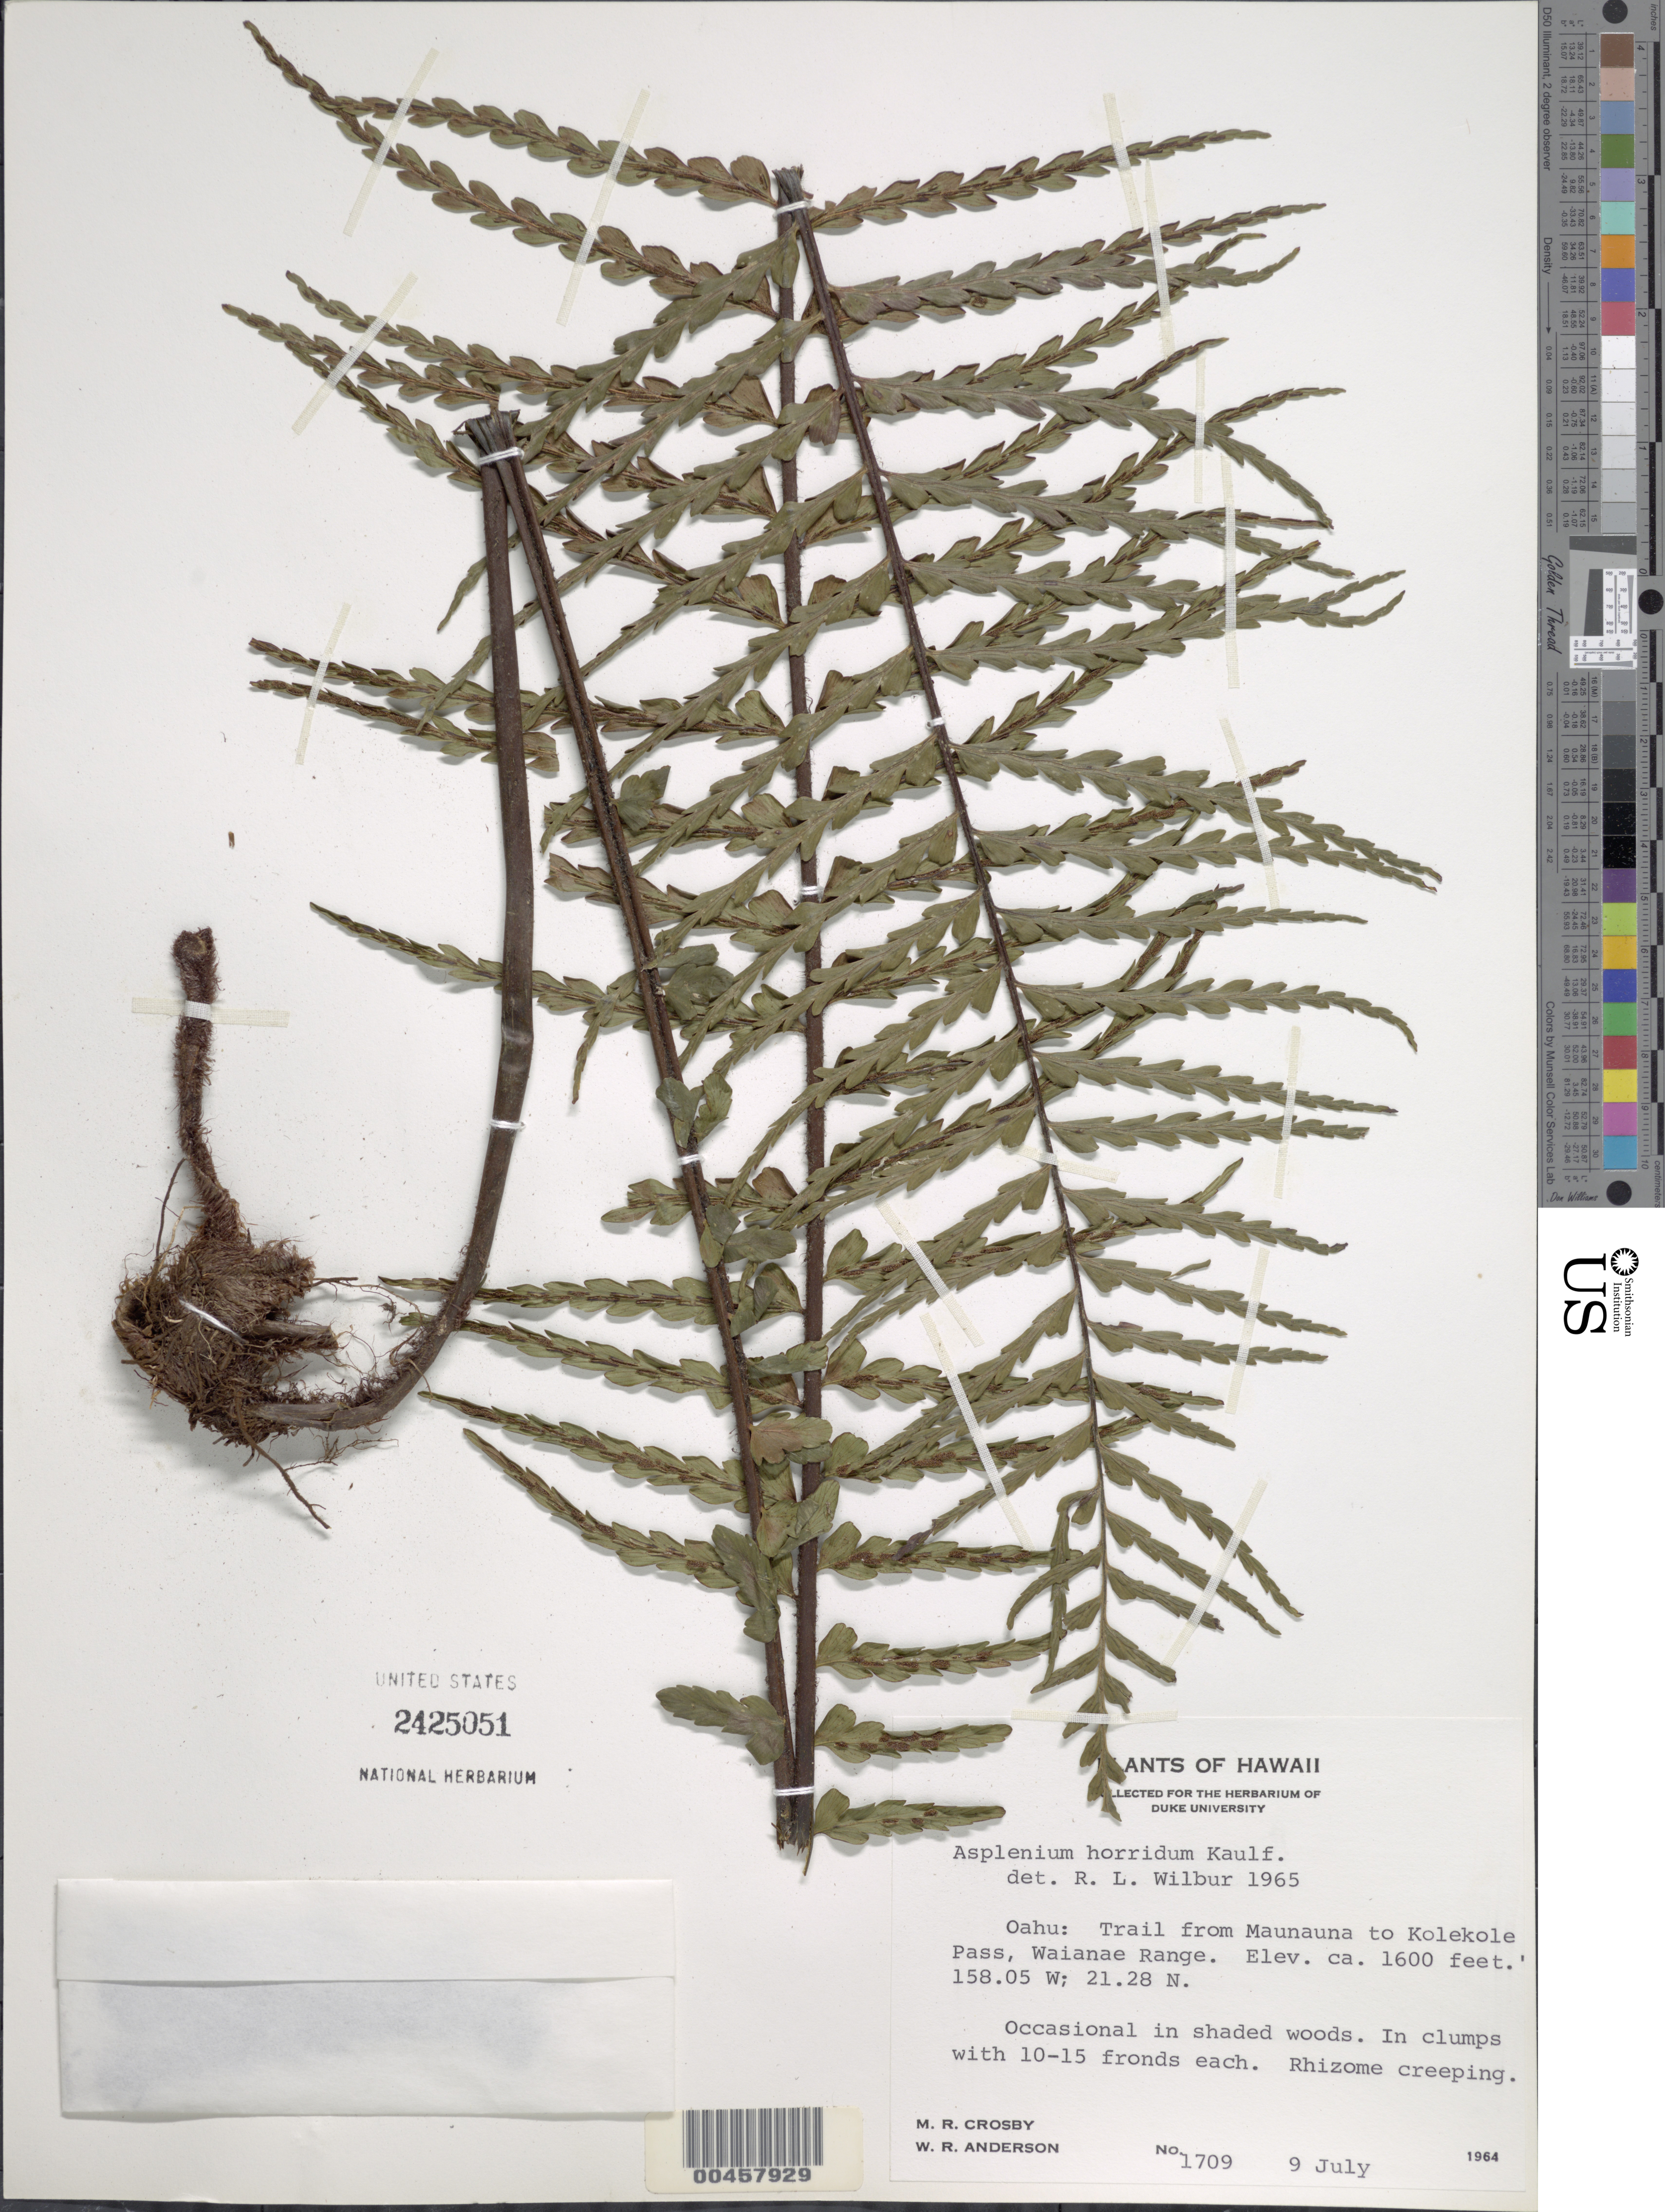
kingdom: Plantae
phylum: Tracheophyta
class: Polypodiopsida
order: Polypodiales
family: Aspleniaceae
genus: Asplenium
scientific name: Asplenium horridum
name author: Kaulf.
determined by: Salgado, A. E.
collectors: M. R. Crosby & W. R. Anderson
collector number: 1709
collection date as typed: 9 Jul 1964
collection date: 1964-07-09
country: United States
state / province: Hawaii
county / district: Honolulu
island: Oahu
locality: Oahu: Trail from Maunauna to Kolekole Pass, Waianae Range.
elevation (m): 488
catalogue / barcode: US 2425051